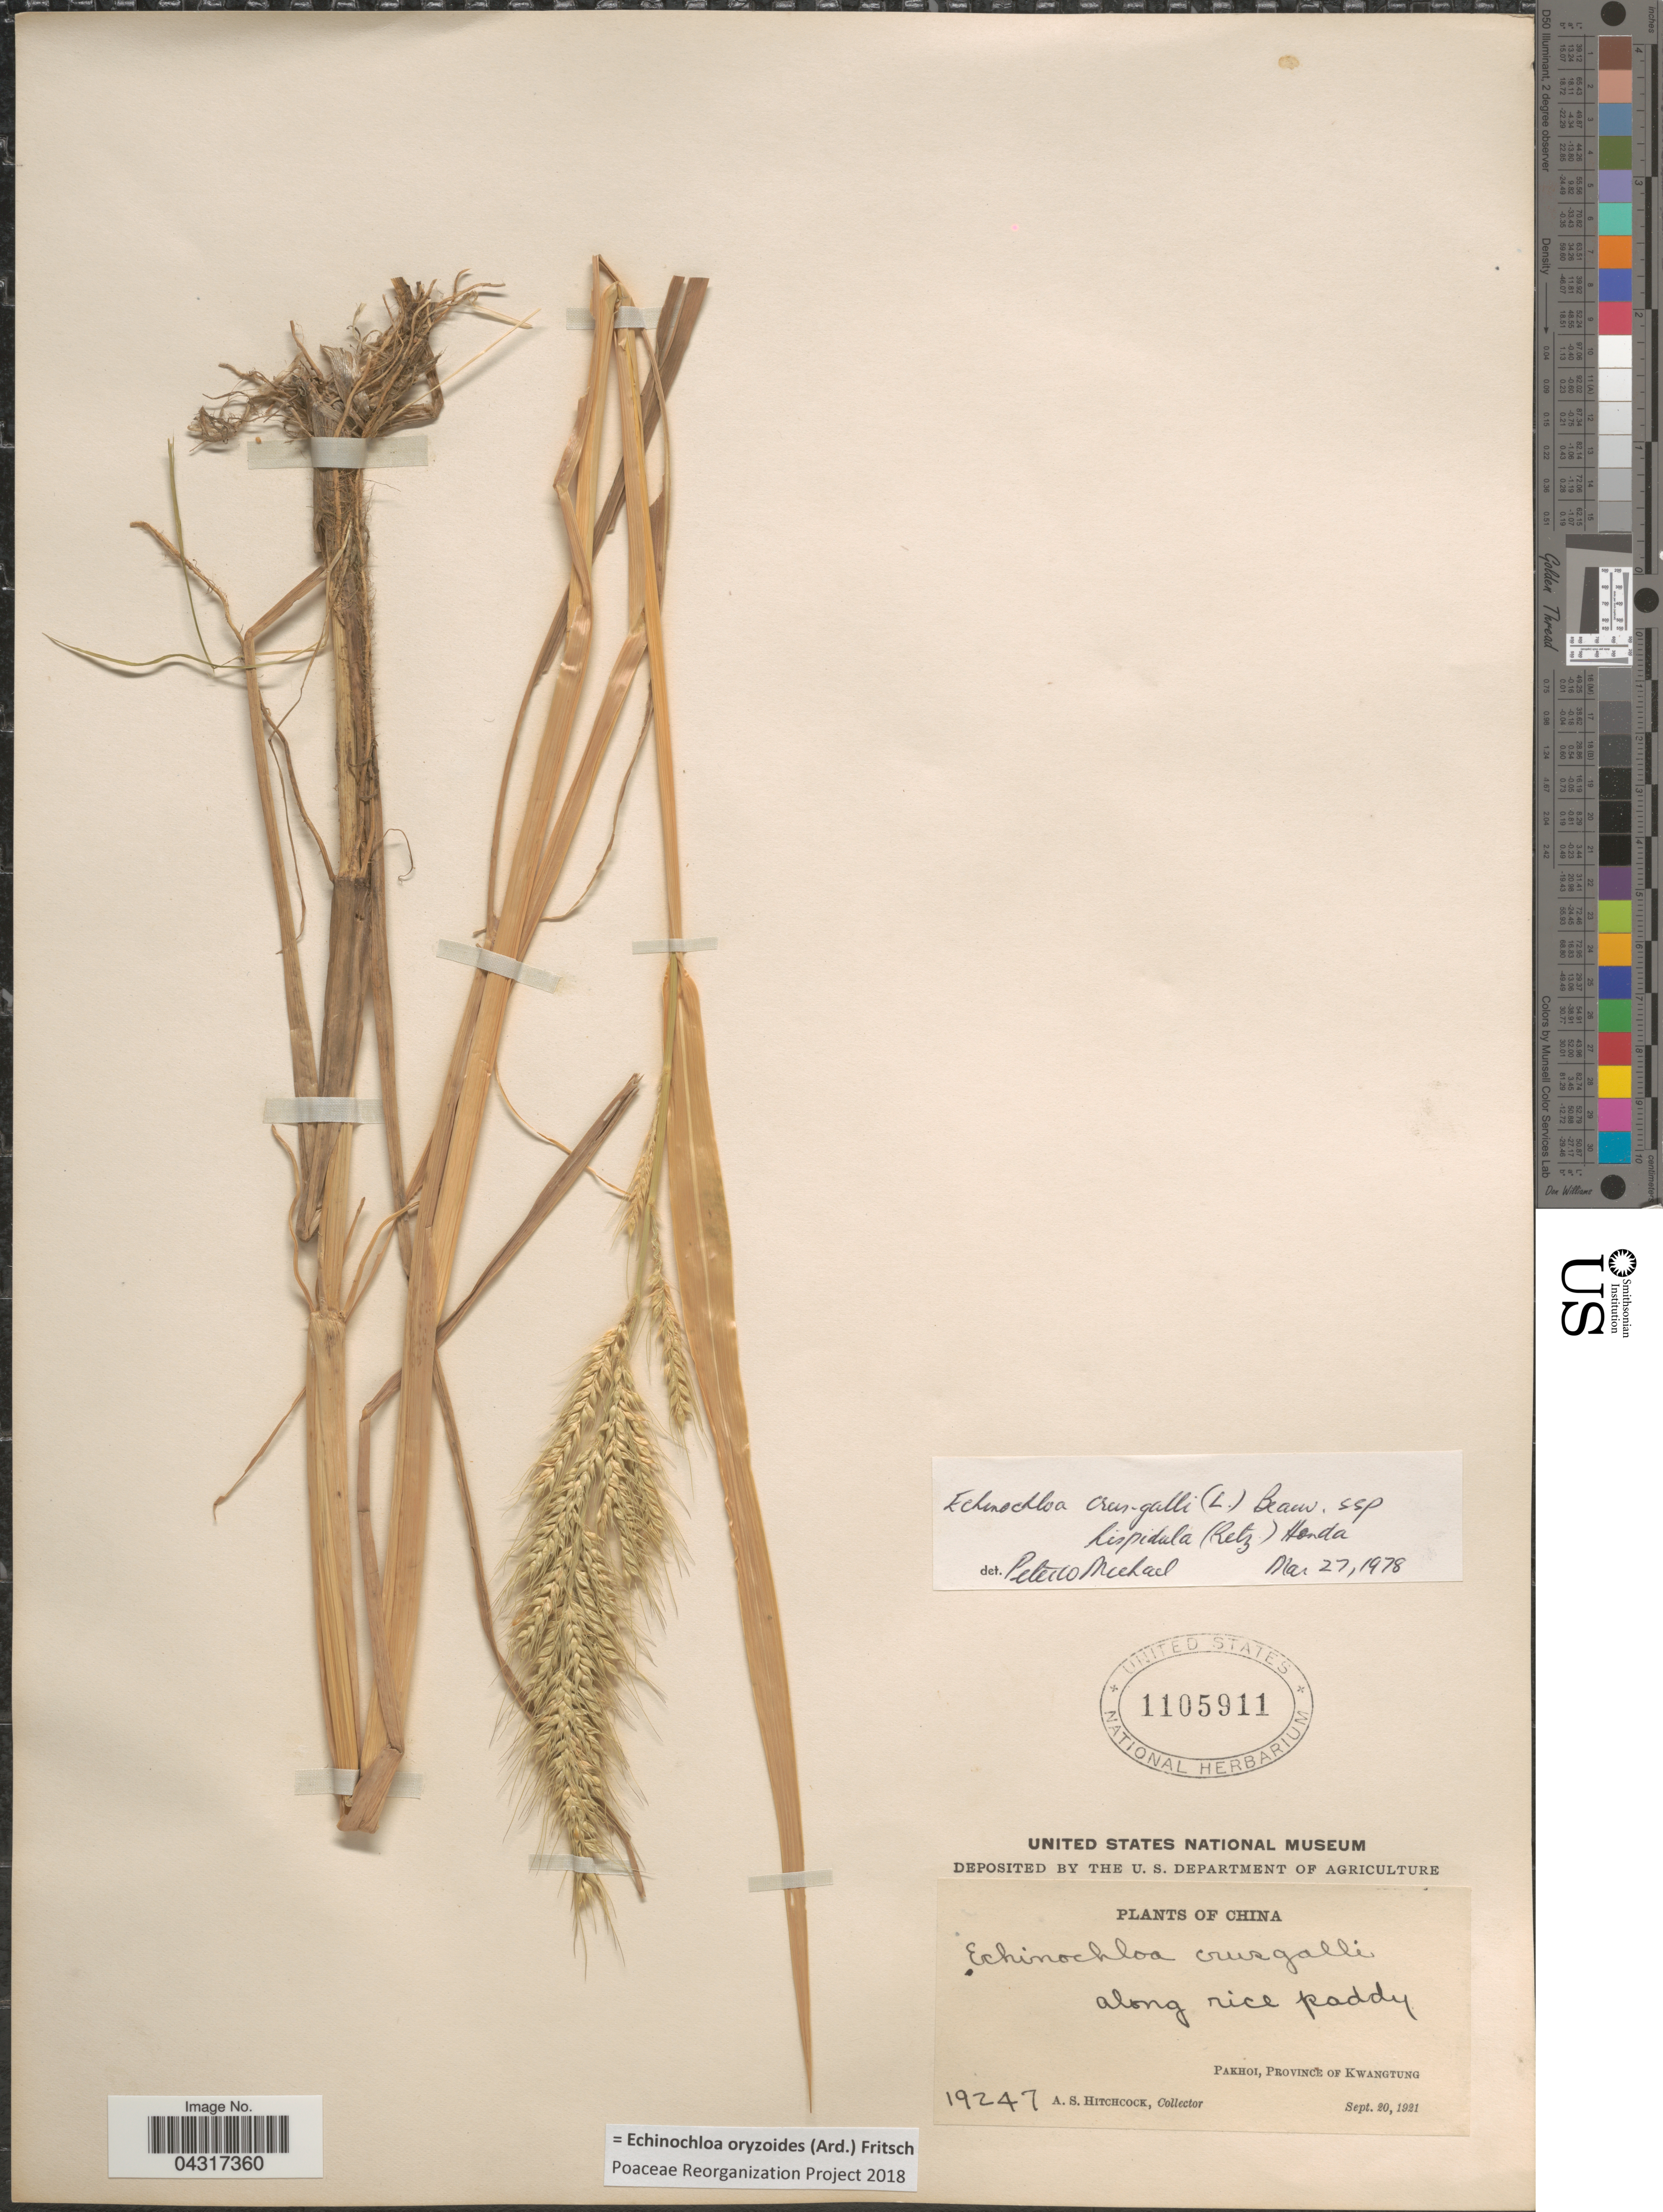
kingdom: Plantae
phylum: Tracheophyta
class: Liliopsida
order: Poales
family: Poaceae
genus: Echinochloa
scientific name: Echinochloa oryzoides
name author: (Ard.) Fritsch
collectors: A. S. Hitchcock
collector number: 19247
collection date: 1921-09-20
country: China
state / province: Guangdong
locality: Along rice paddy. Pakhoi, Province of Kwangtung.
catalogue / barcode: US 1105911